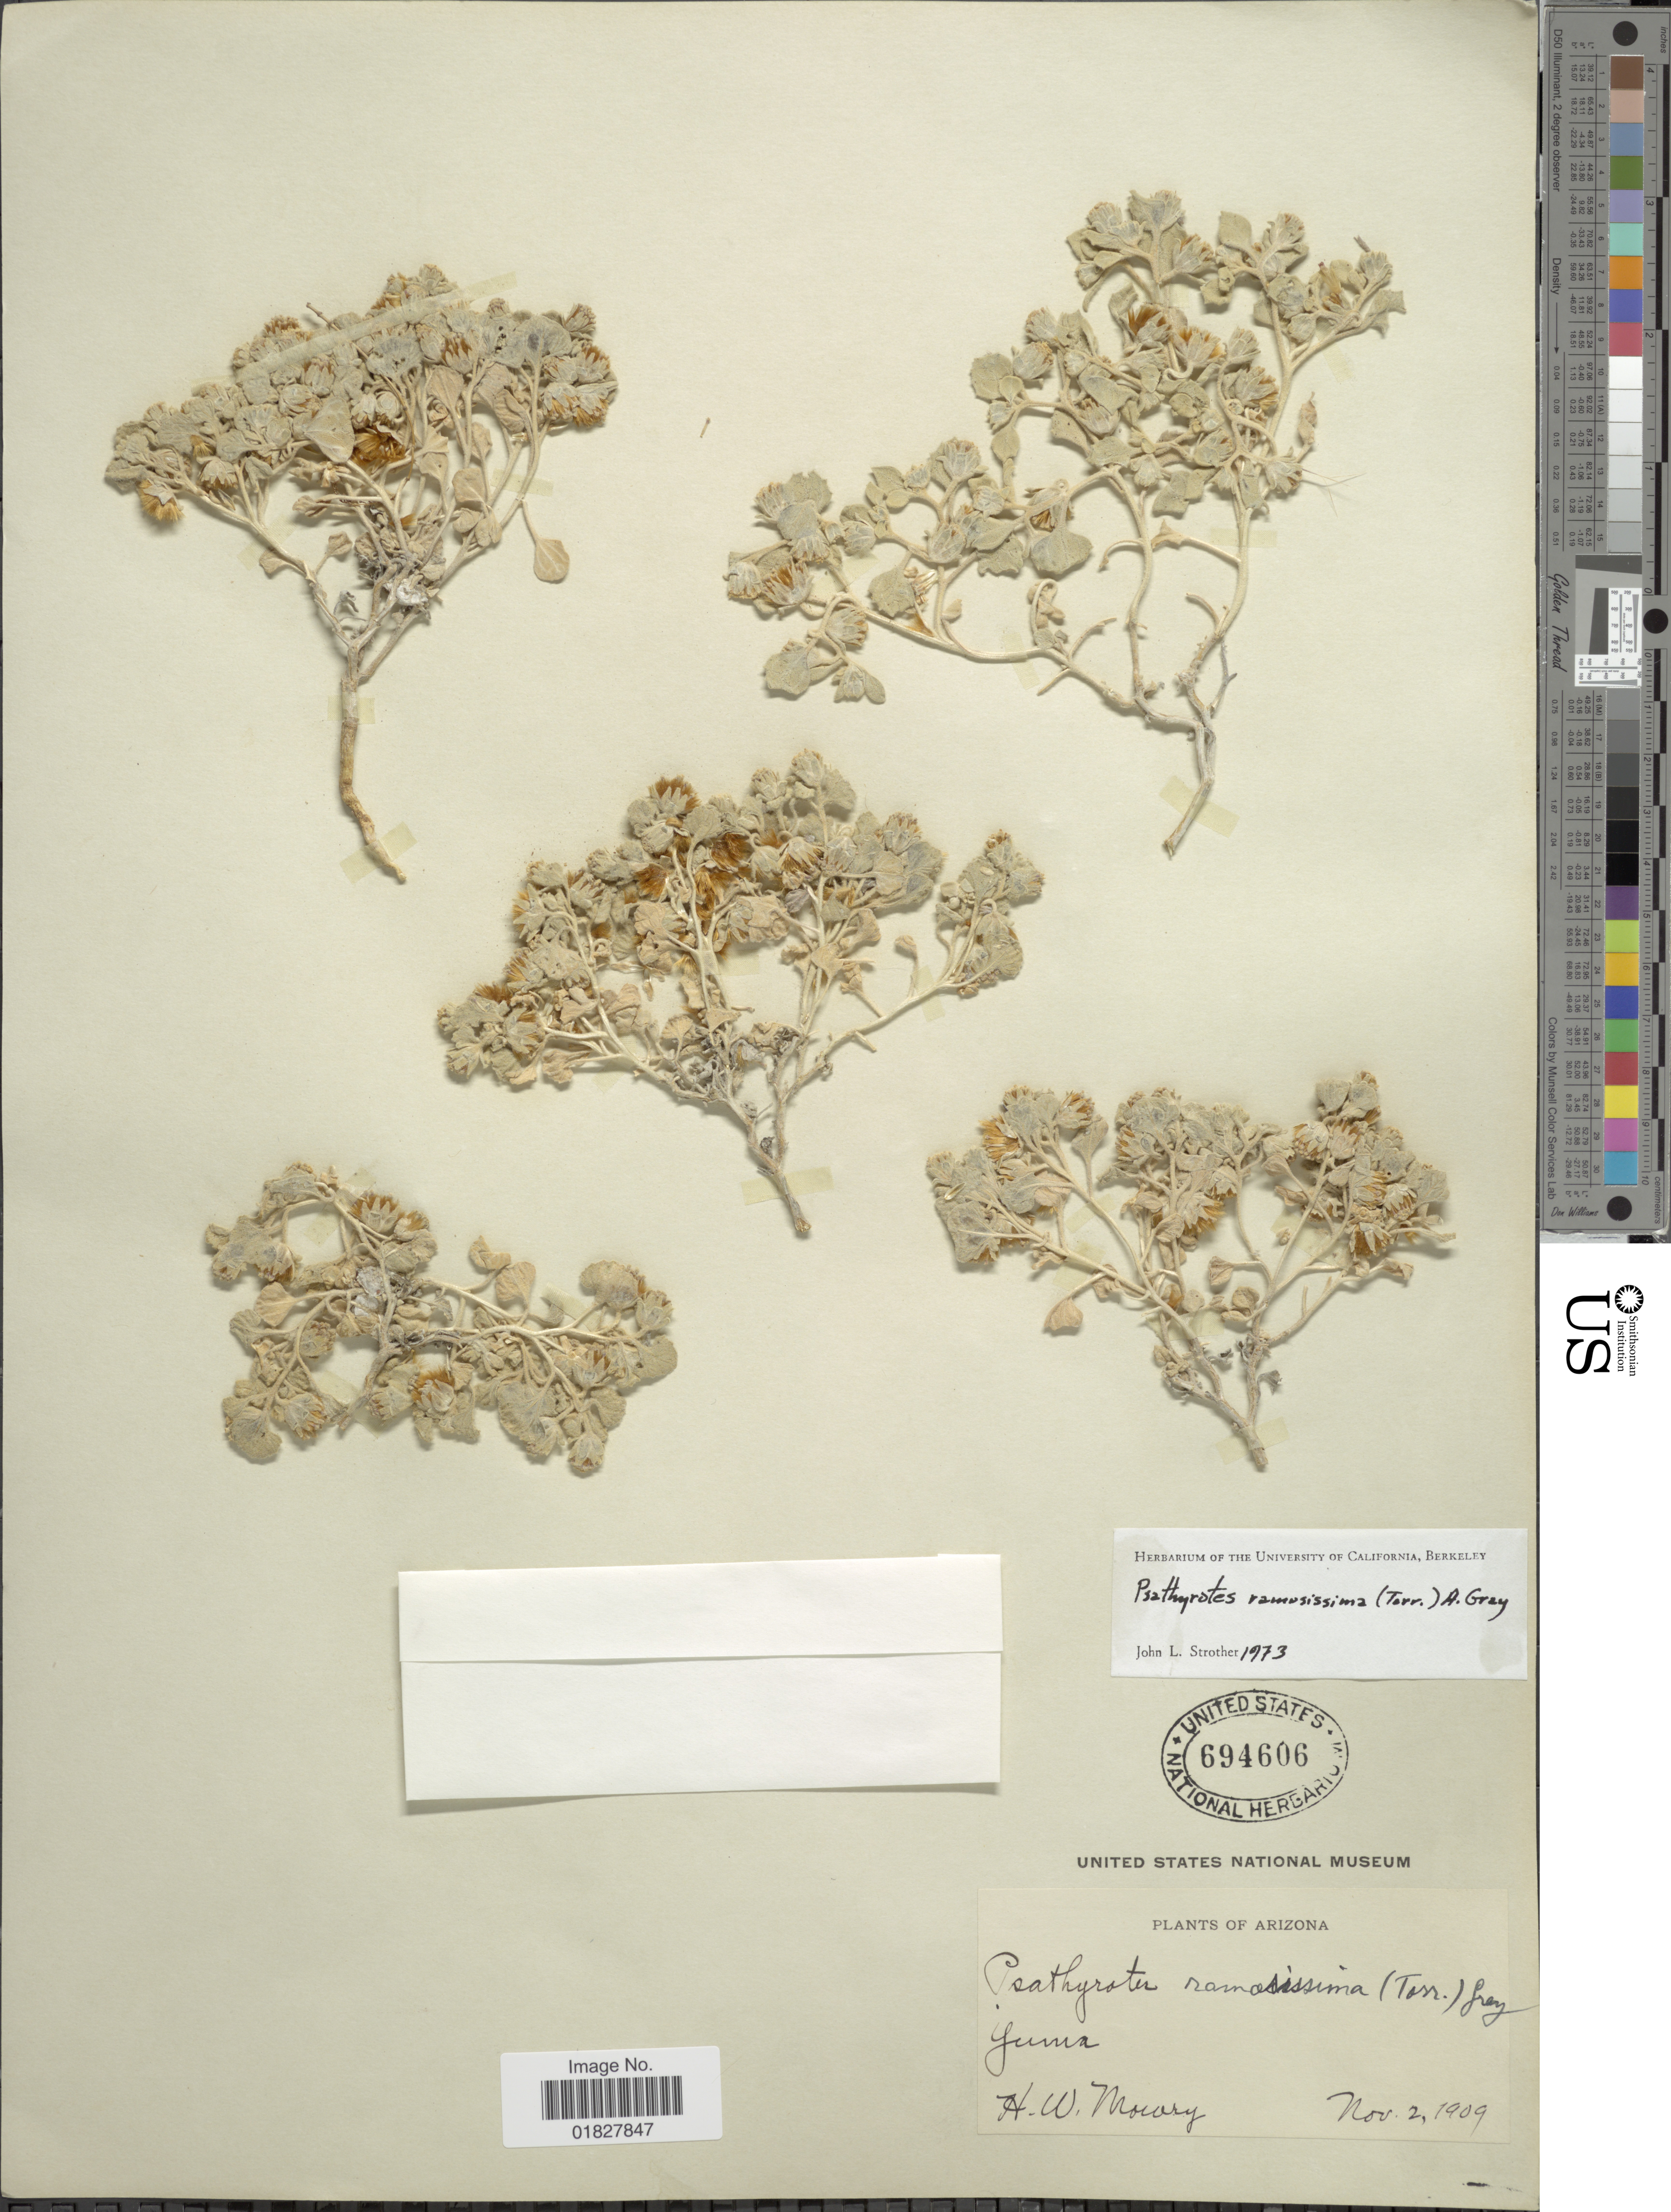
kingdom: Plantae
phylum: Tracheophyta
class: Magnoliopsida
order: Asterales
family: Asteraceae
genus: Psathyrotes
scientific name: Psathyrotes ramosissima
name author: (Torr.) A. Gray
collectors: H. Mowry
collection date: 1909-11-02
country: United States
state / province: Arizona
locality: Yuma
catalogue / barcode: US 694606